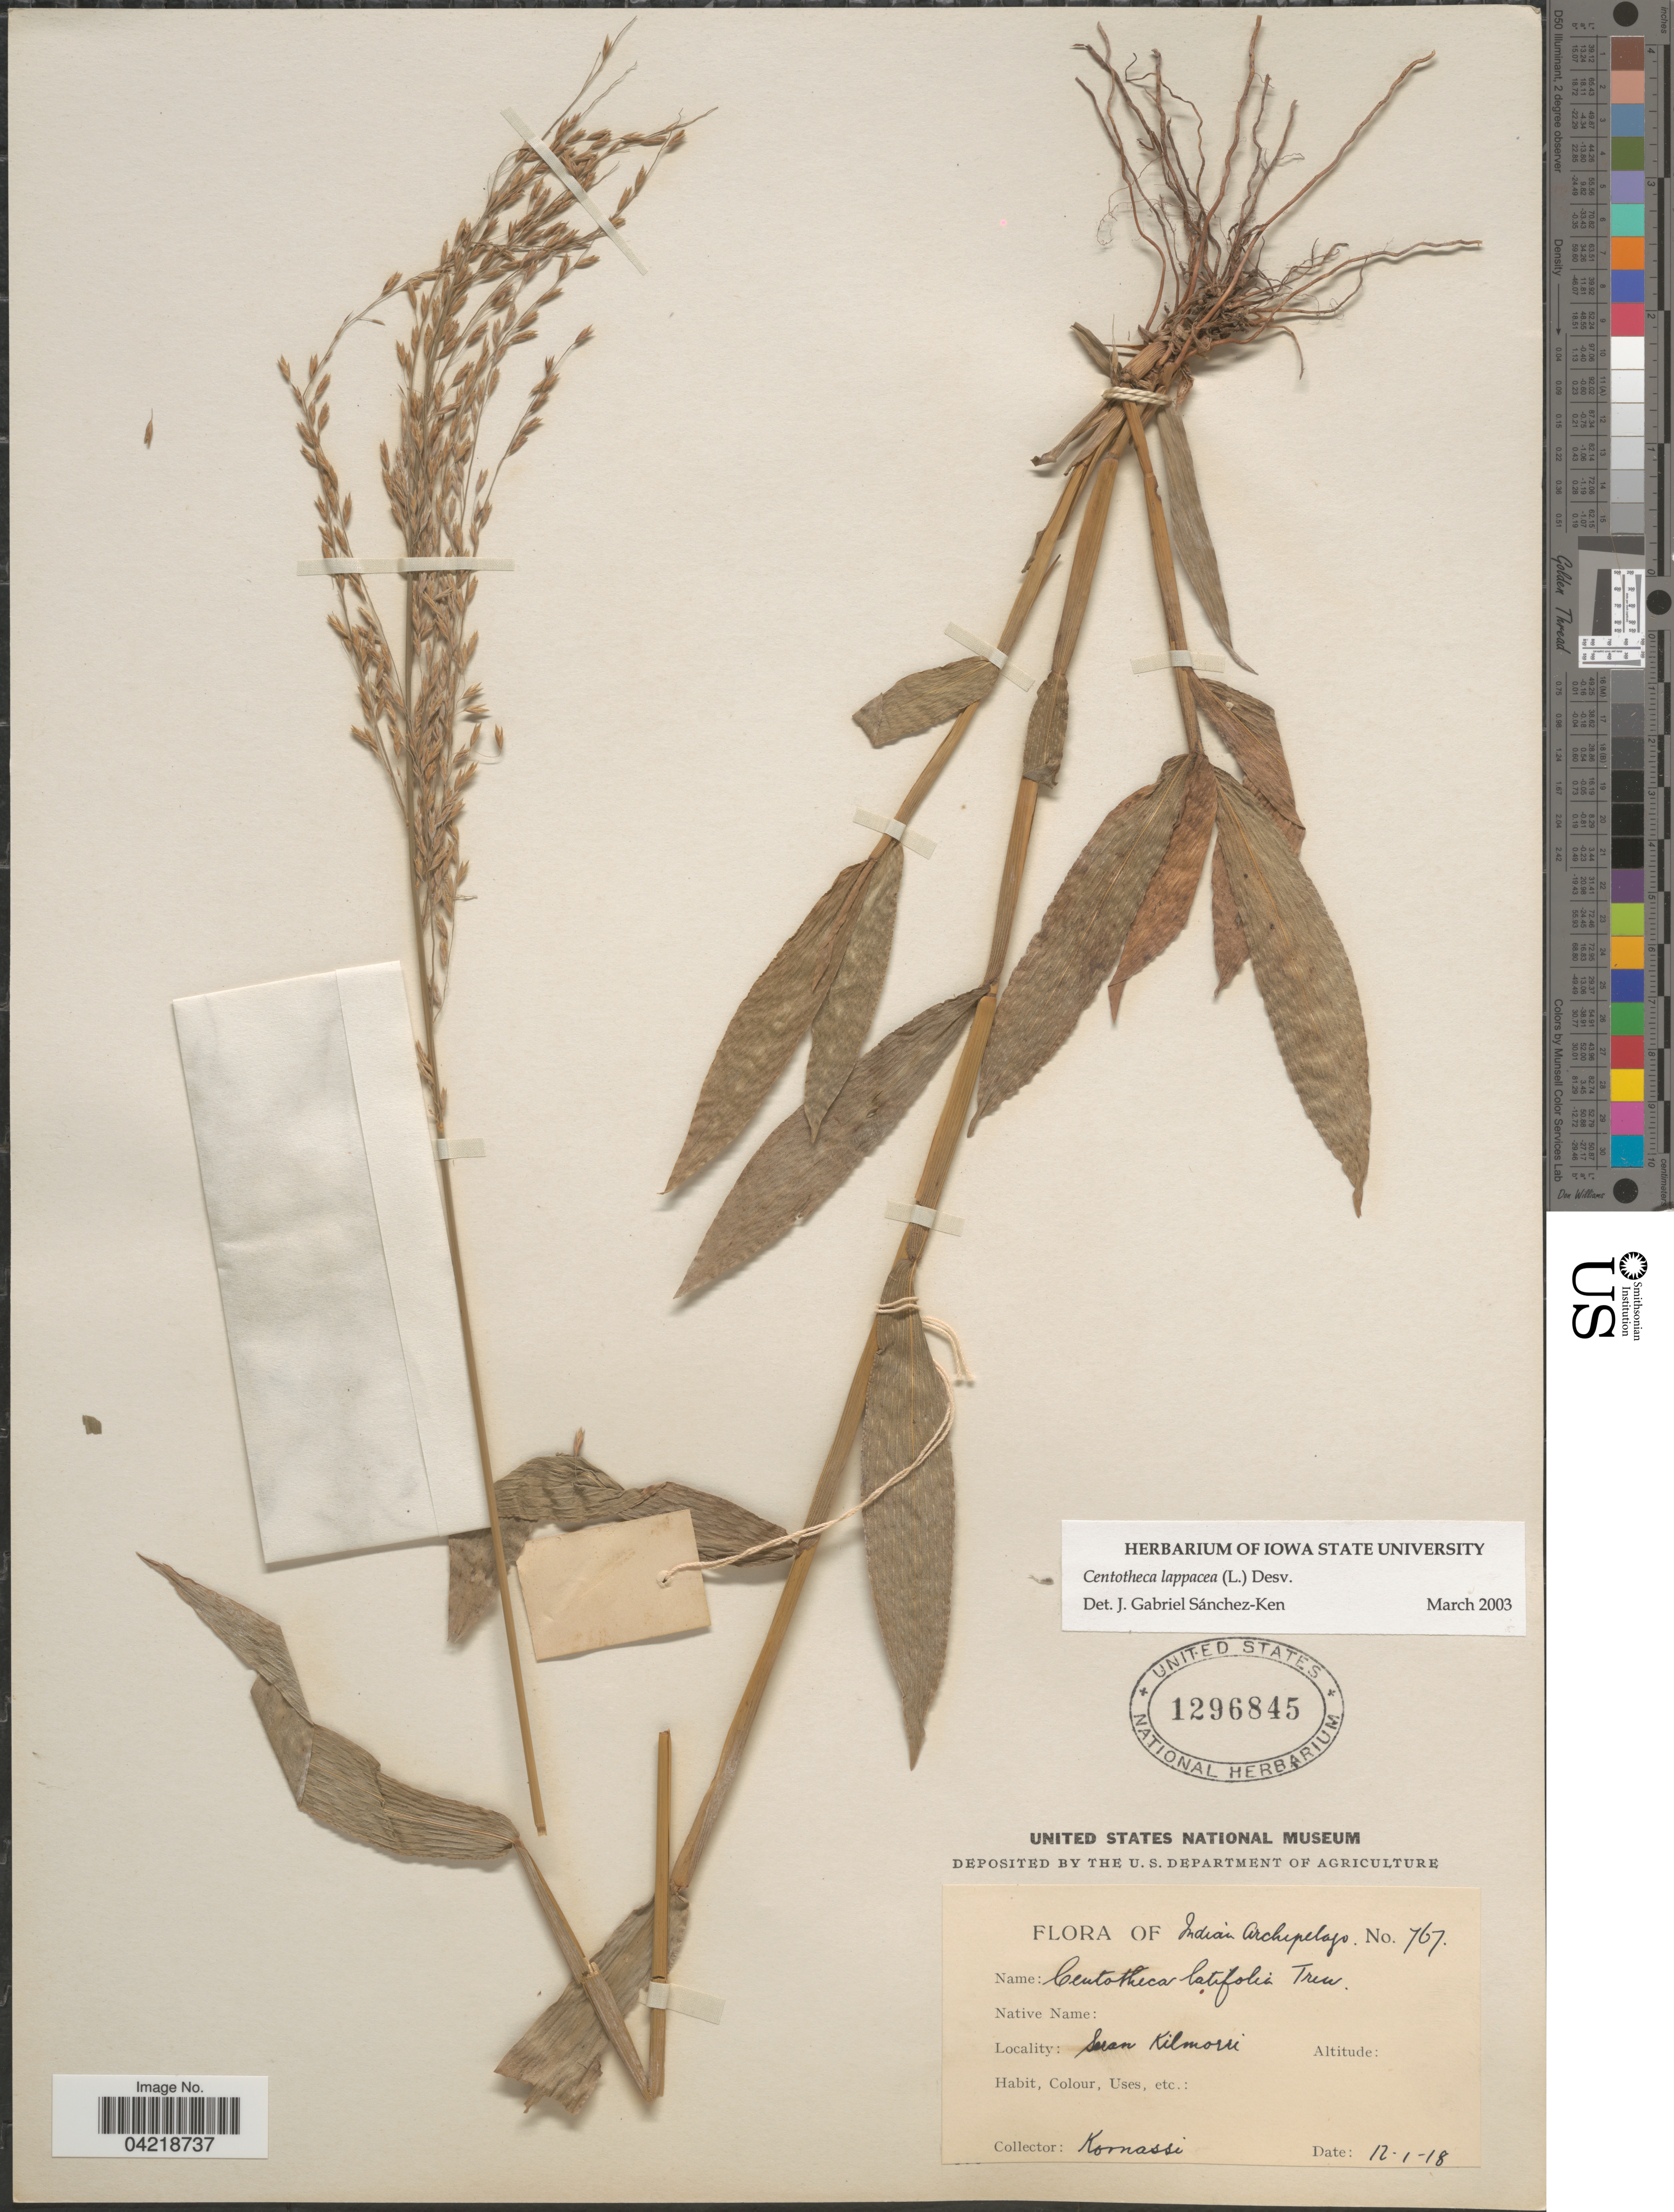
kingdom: Plantae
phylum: Tracheophyta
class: Liliopsida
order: Poales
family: Poaceae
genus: Centotheca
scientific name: Centotheca lappacea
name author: (L.) Desv.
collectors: Kornassi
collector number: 767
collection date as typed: Transcribed d/m/y: 12/1/18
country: Thailand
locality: Indian Archipelago. Siam Kilmorri.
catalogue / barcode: US 1296845